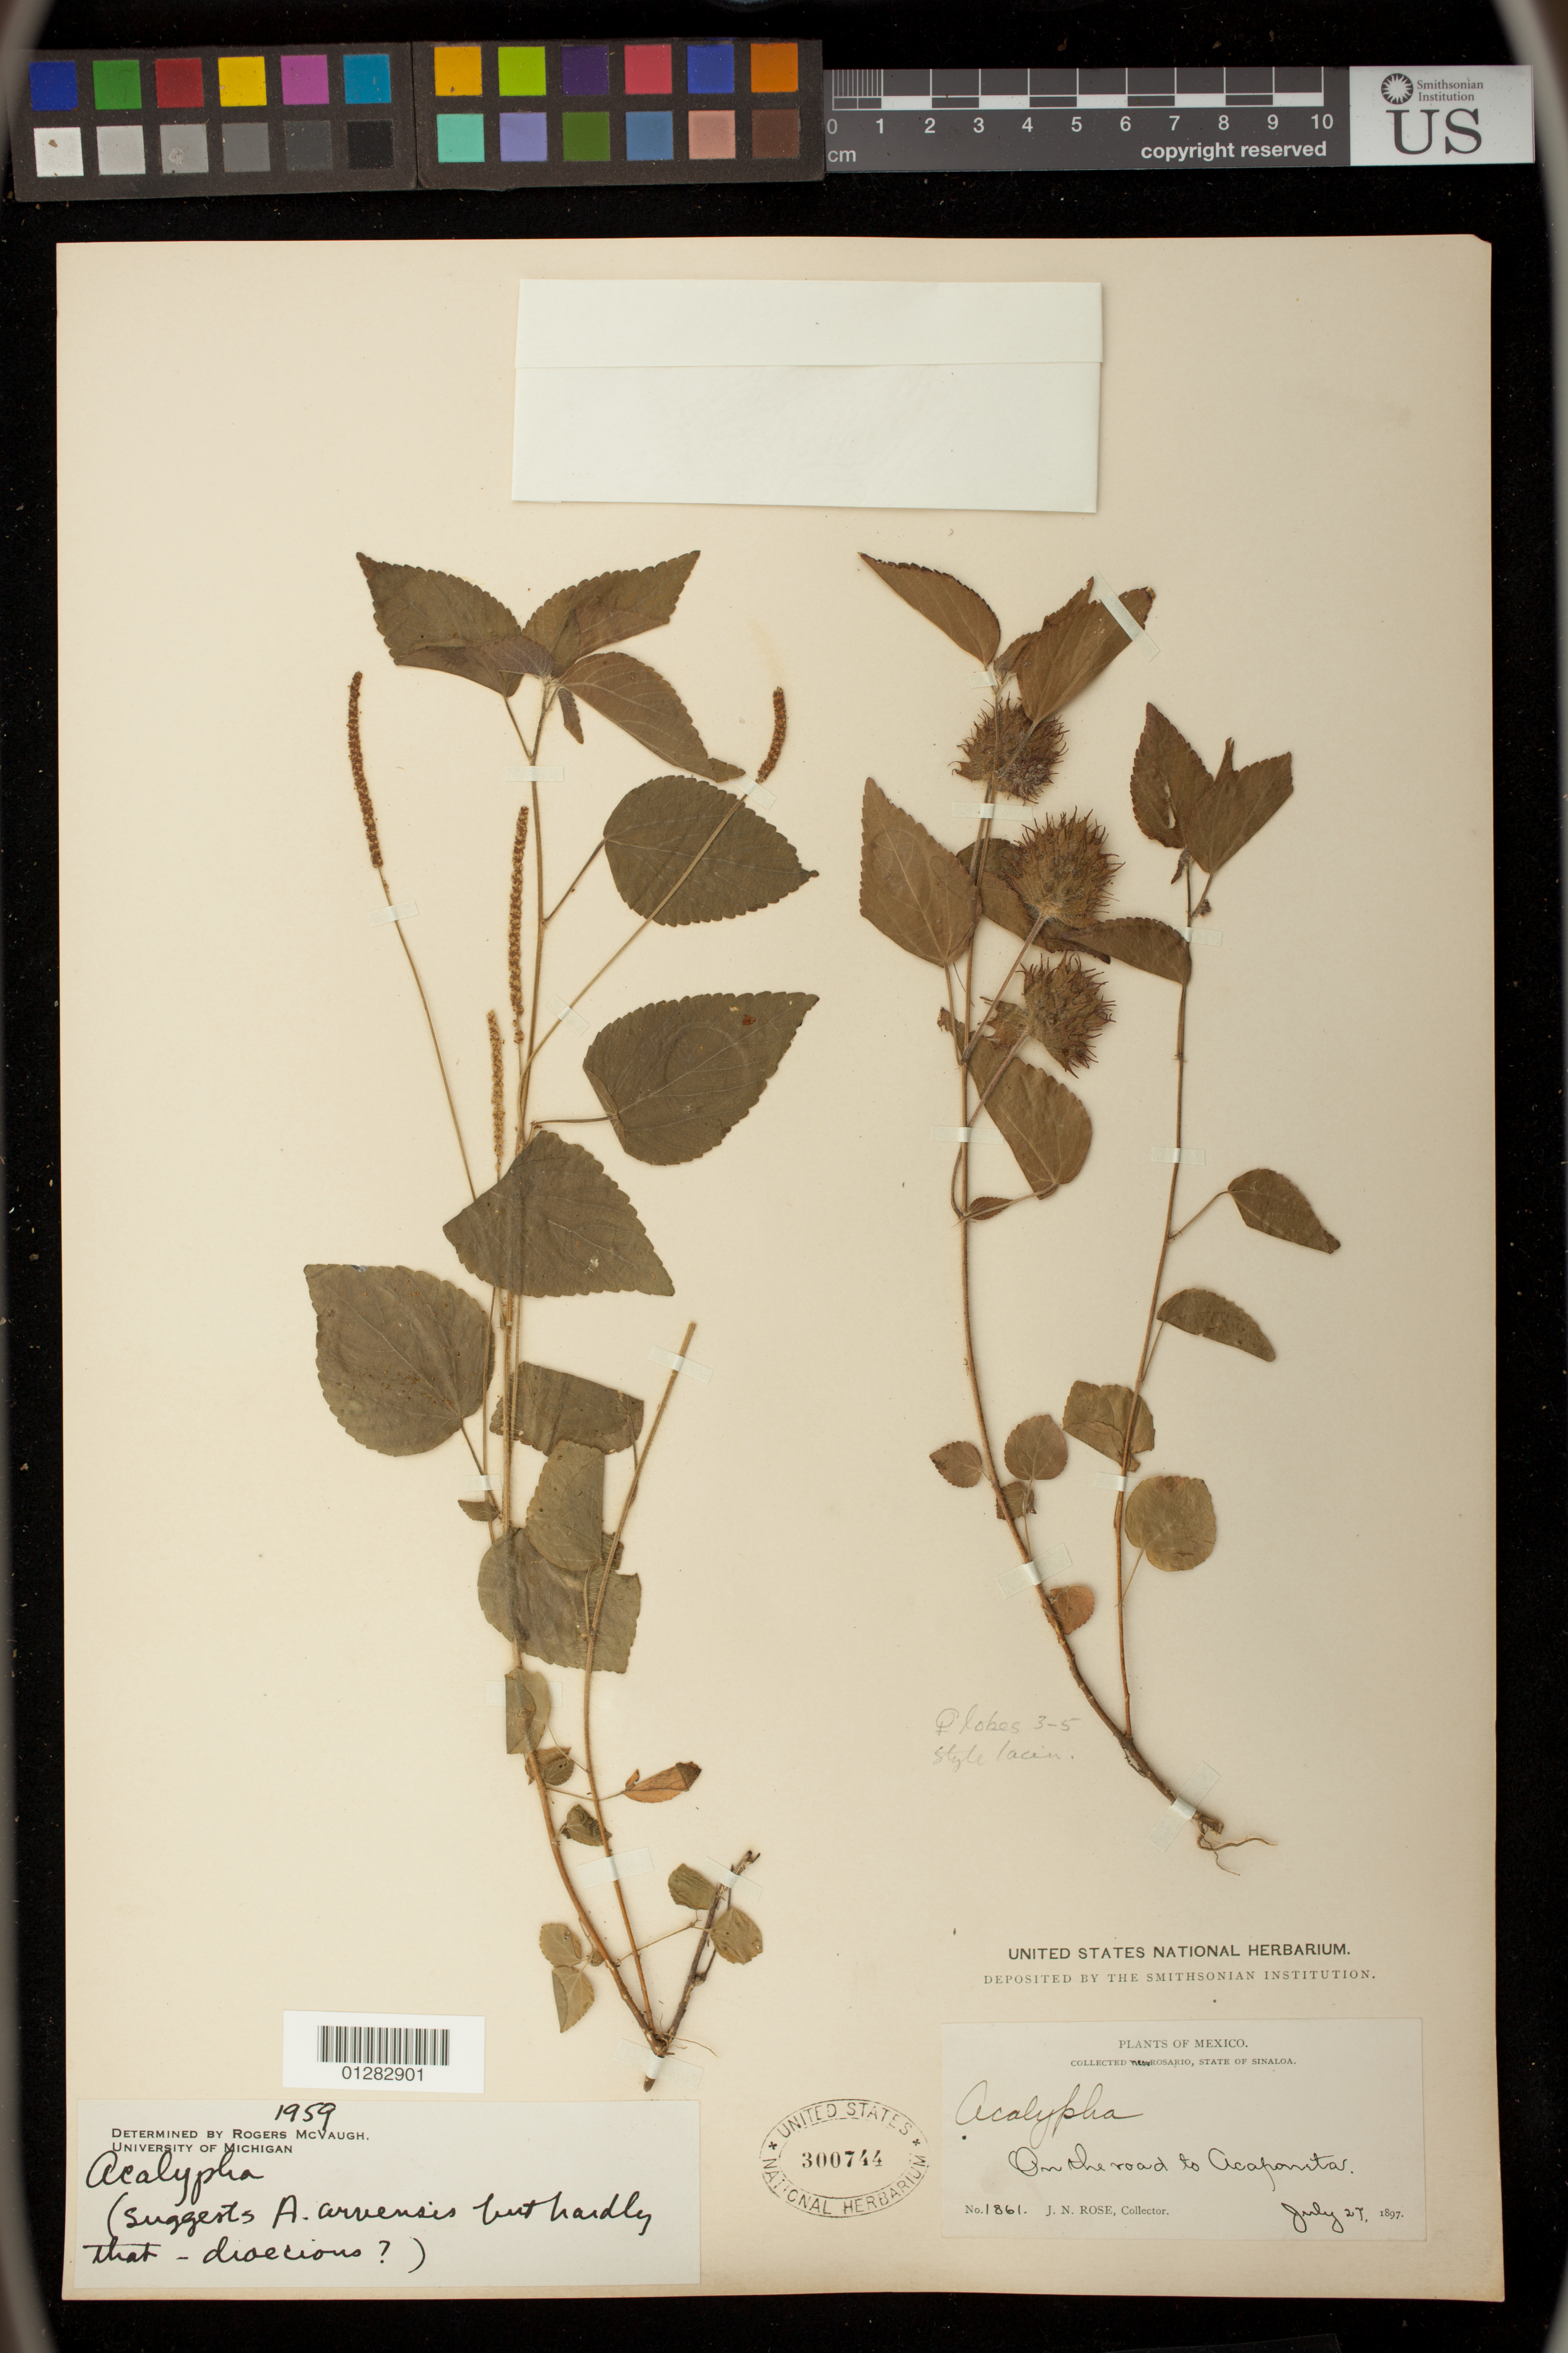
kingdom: Plantae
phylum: Tracheophyta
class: Magnoliopsida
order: Malpighiales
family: Euphorbiaceae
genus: Acalypha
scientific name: Acalypha sp.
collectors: J. N. Rose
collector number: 1861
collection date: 1897-07-27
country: Mexico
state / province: Sinaloa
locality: On the road to Acaponita, near Rosario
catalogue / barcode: US 300744